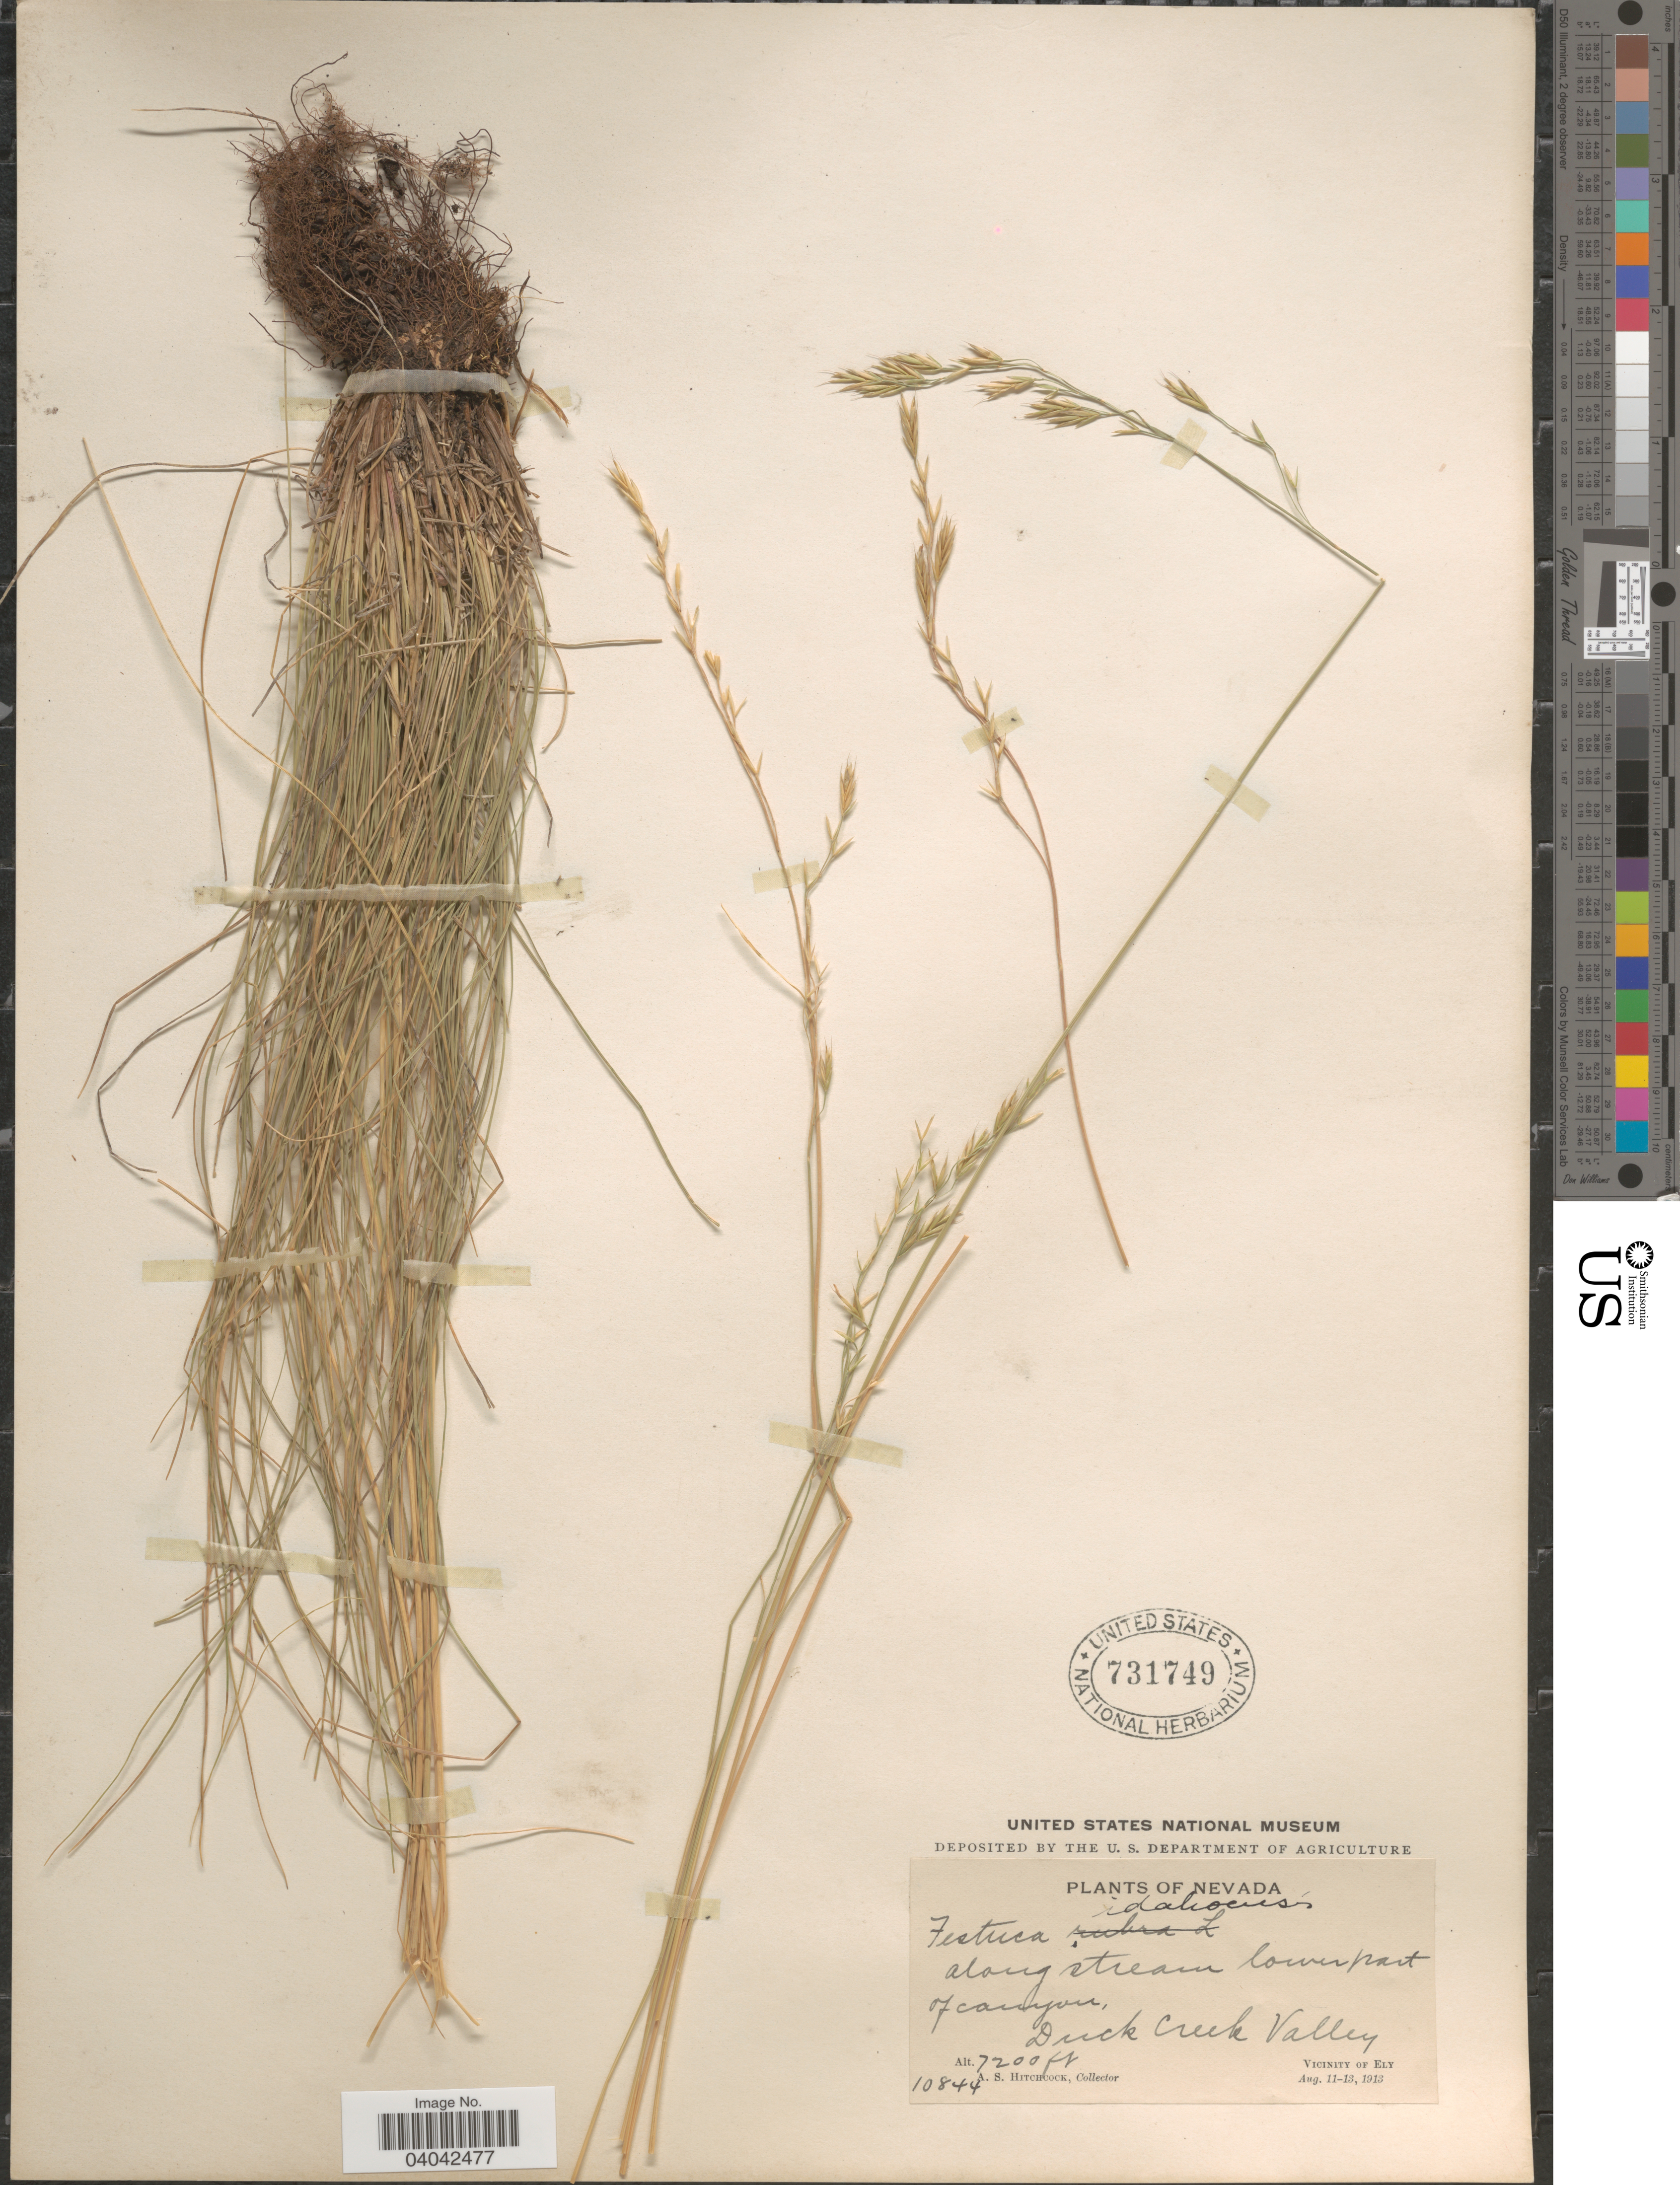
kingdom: Plantae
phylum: Tracheophyta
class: Liliopsida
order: Poales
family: Poaceae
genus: Festuca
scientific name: Festuca idahoensis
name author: Elmer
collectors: A. S. Hitchcock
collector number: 10844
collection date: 1913-08-11/1913-08-13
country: United States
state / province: Nevada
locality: Along stream lower part of canyon, Duck Creek Valley. Vicinity of Ely.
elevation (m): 2195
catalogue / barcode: US 731749